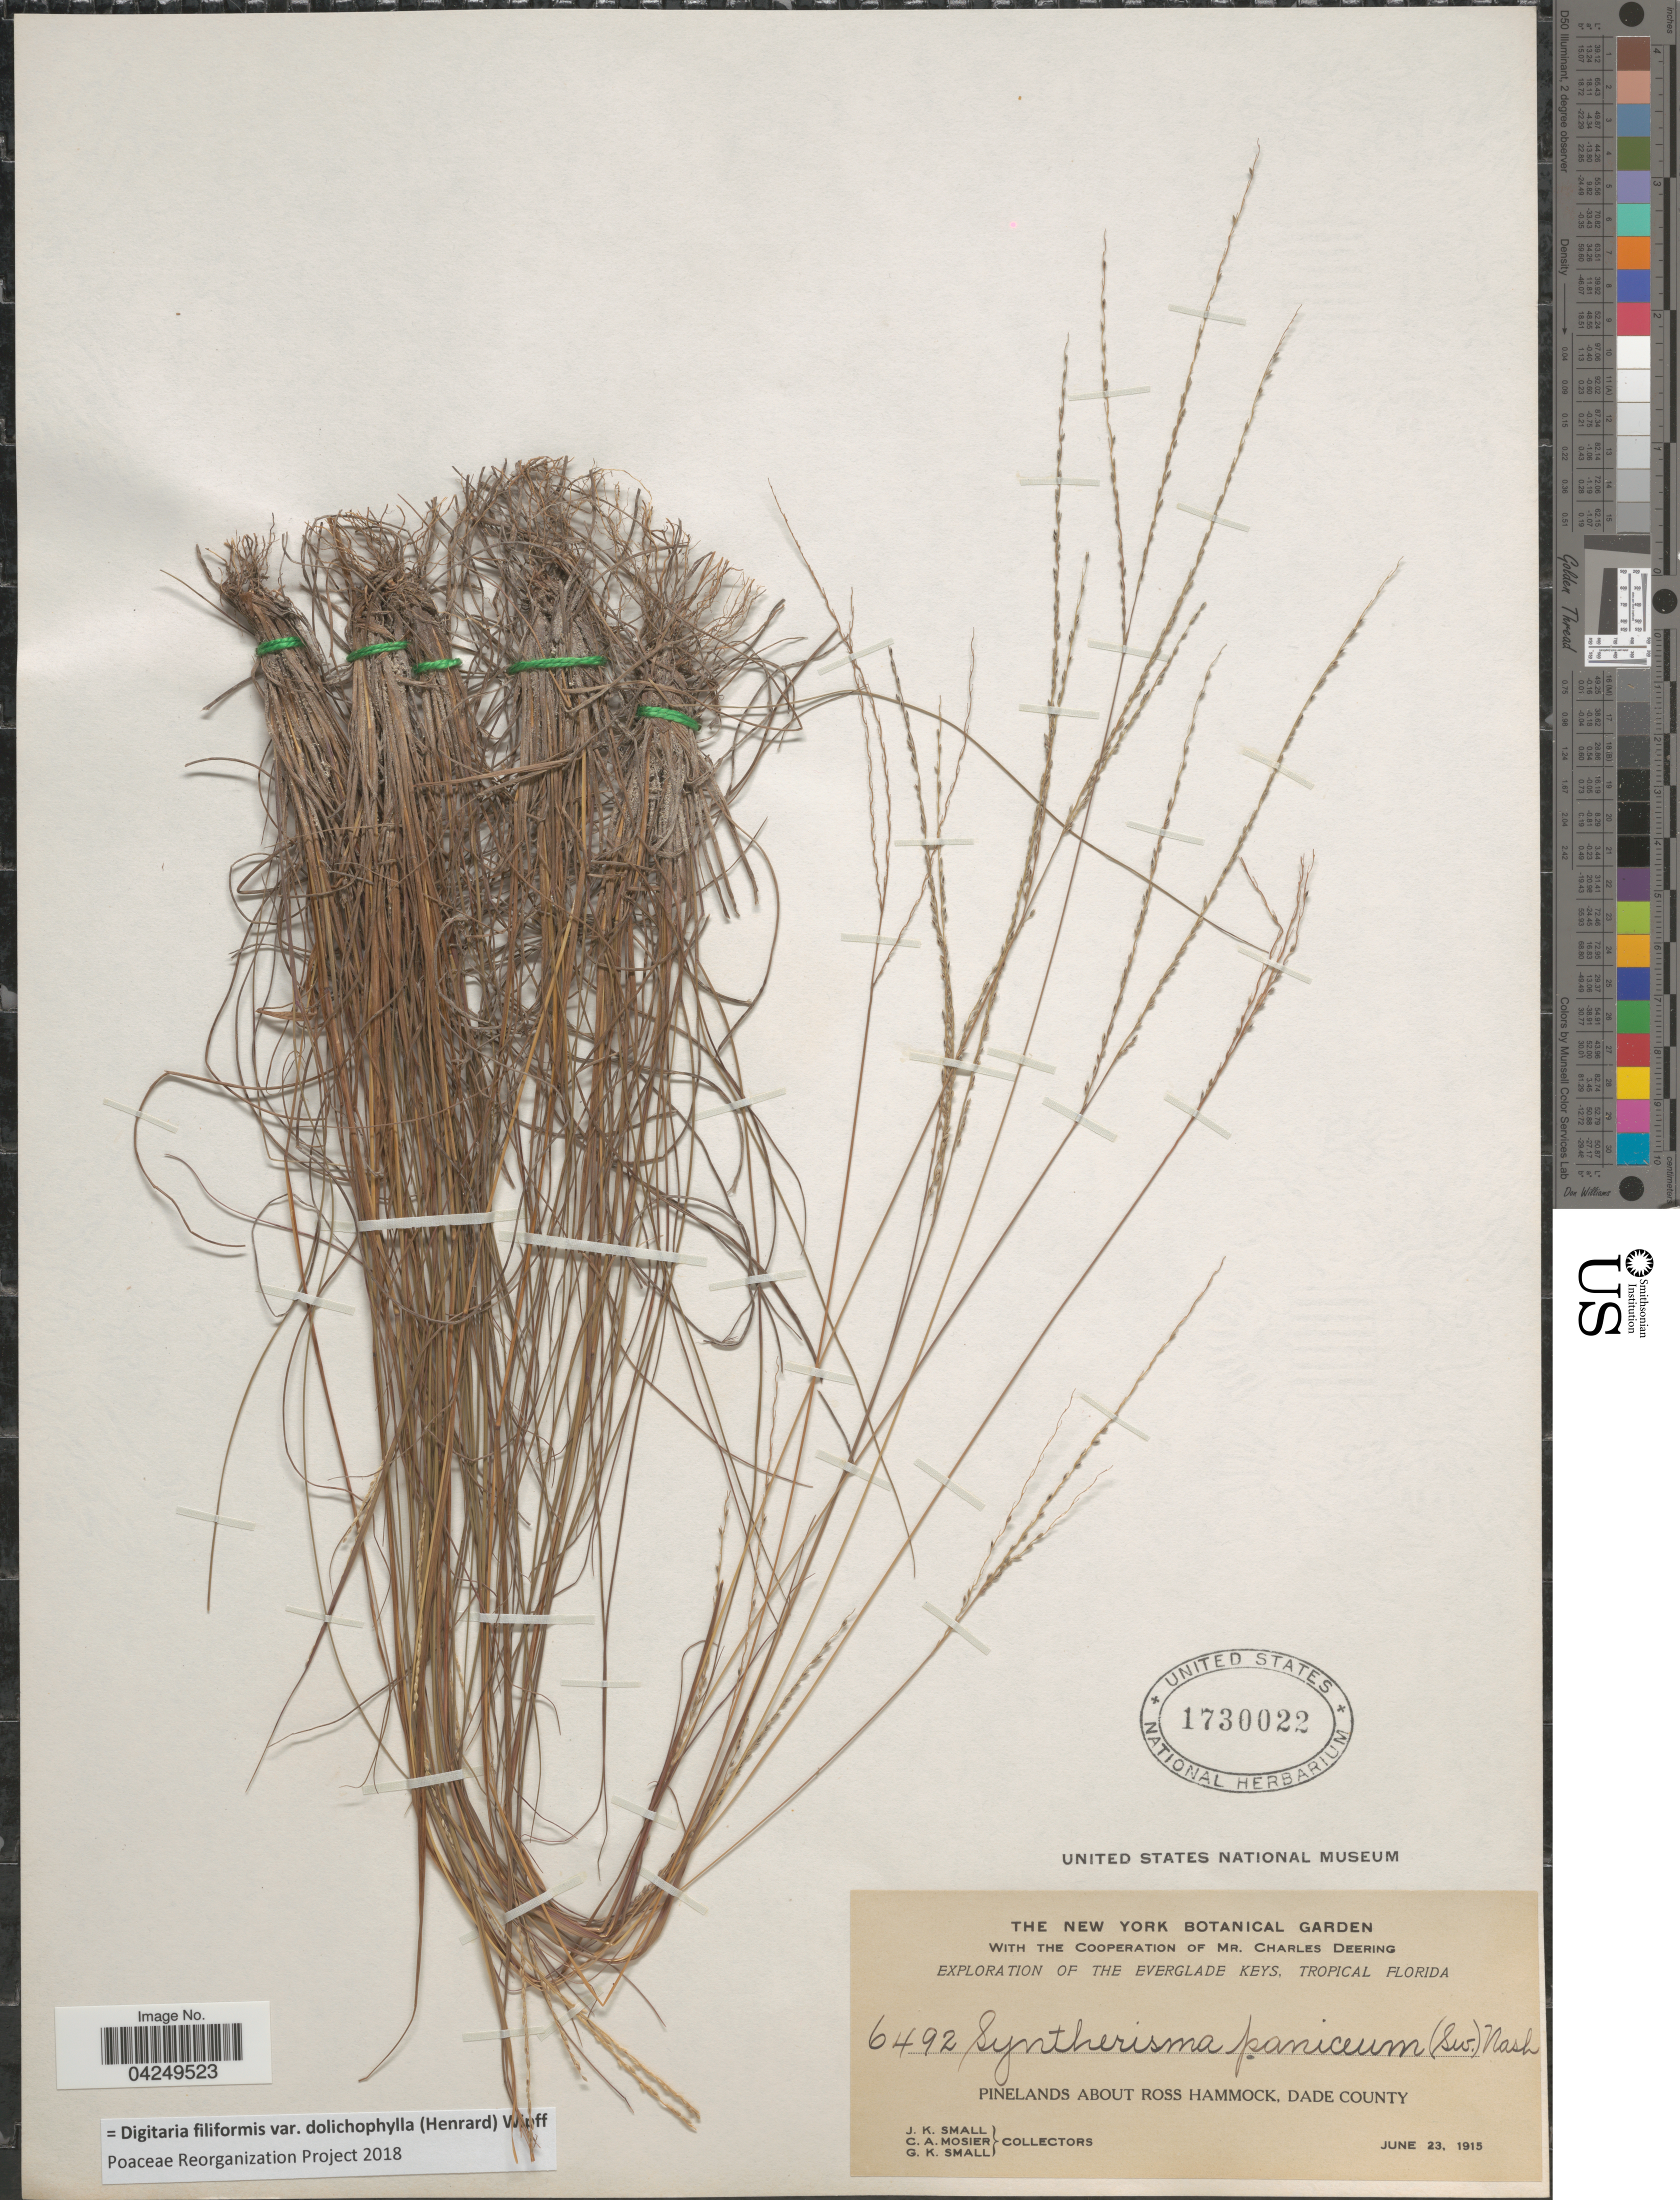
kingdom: Plantae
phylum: Tracheophyta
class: Liliopsida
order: Poales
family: Poaceae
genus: Digitaria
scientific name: Digitaria filiformis var. dolichophylla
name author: (Henr.) Wipff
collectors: J. K. Small, C. A. Mosier & G. K. Small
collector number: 6492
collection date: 1915-06-23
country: United States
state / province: Florida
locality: Exploration of the Everglade Keys, Tropical Florida. Pinelands about Ross Hammock, Dade County.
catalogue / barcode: US 1730022